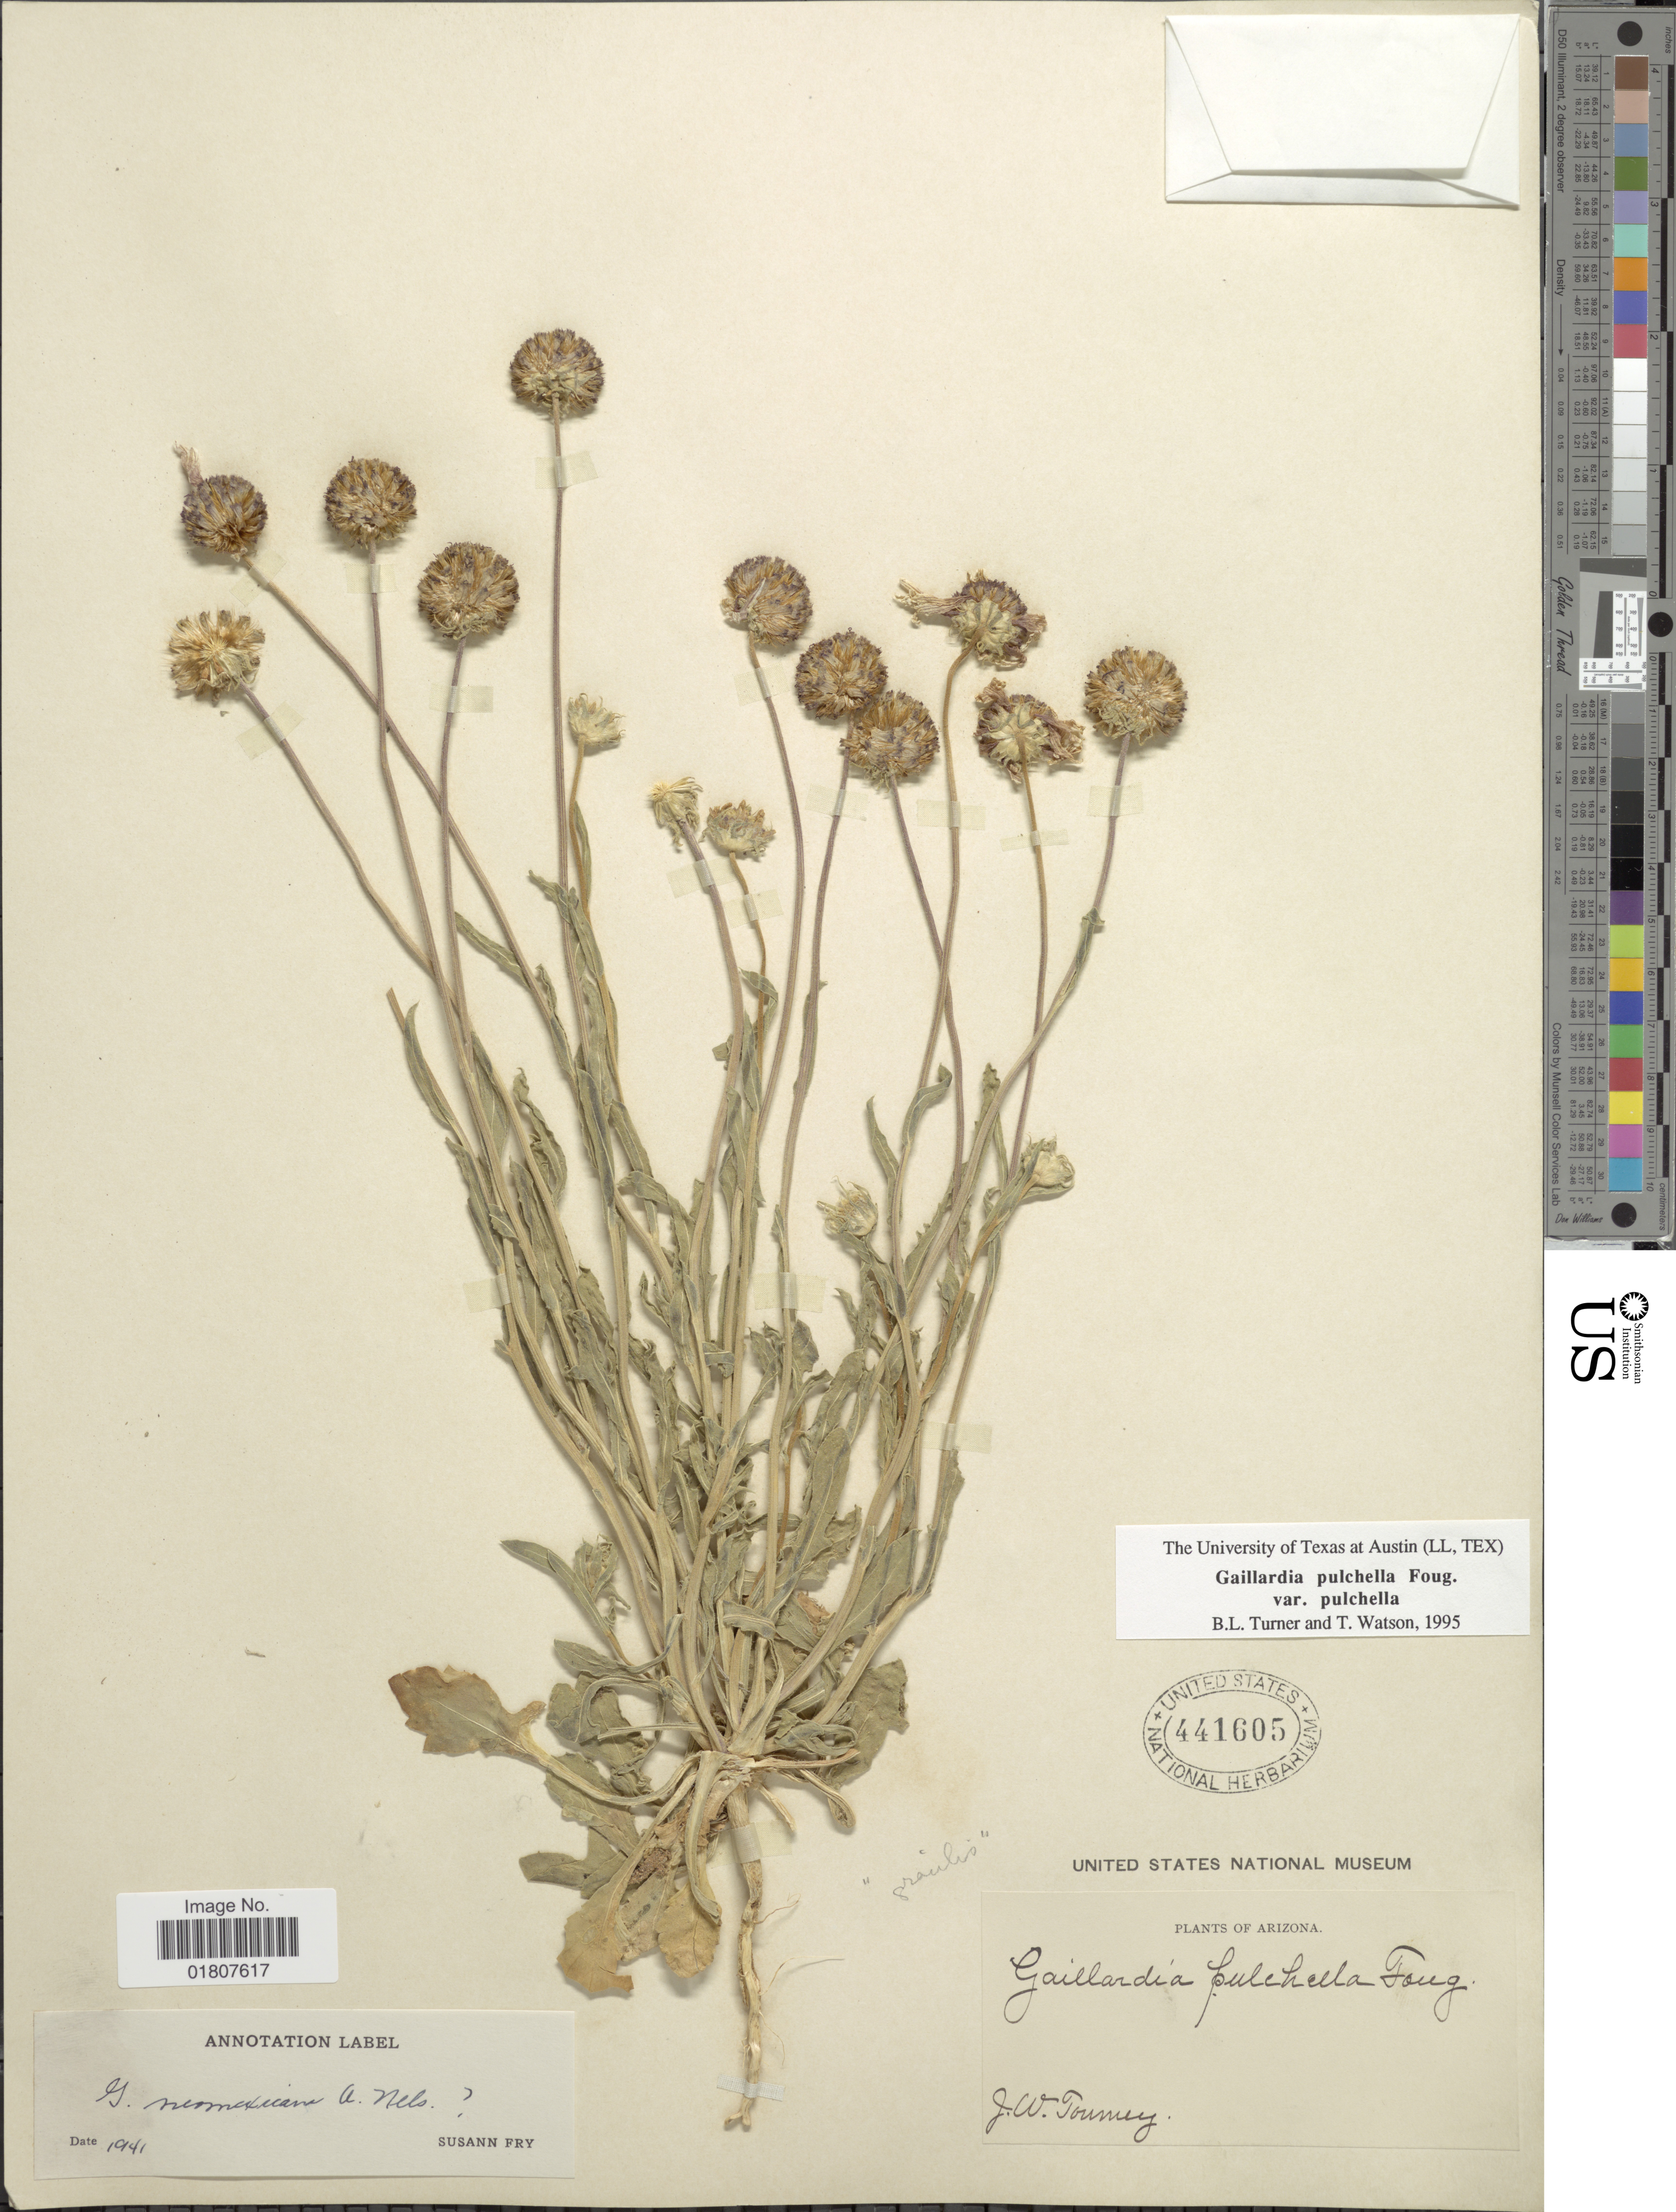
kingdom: Plantae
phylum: Tracheophyta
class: Magnoliopsida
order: Asterales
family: Asteraceae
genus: Gaillardia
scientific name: Gaillardia pulchella var. pulchella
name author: Foug.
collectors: J. Tourney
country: United States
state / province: Arizona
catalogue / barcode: US 441605